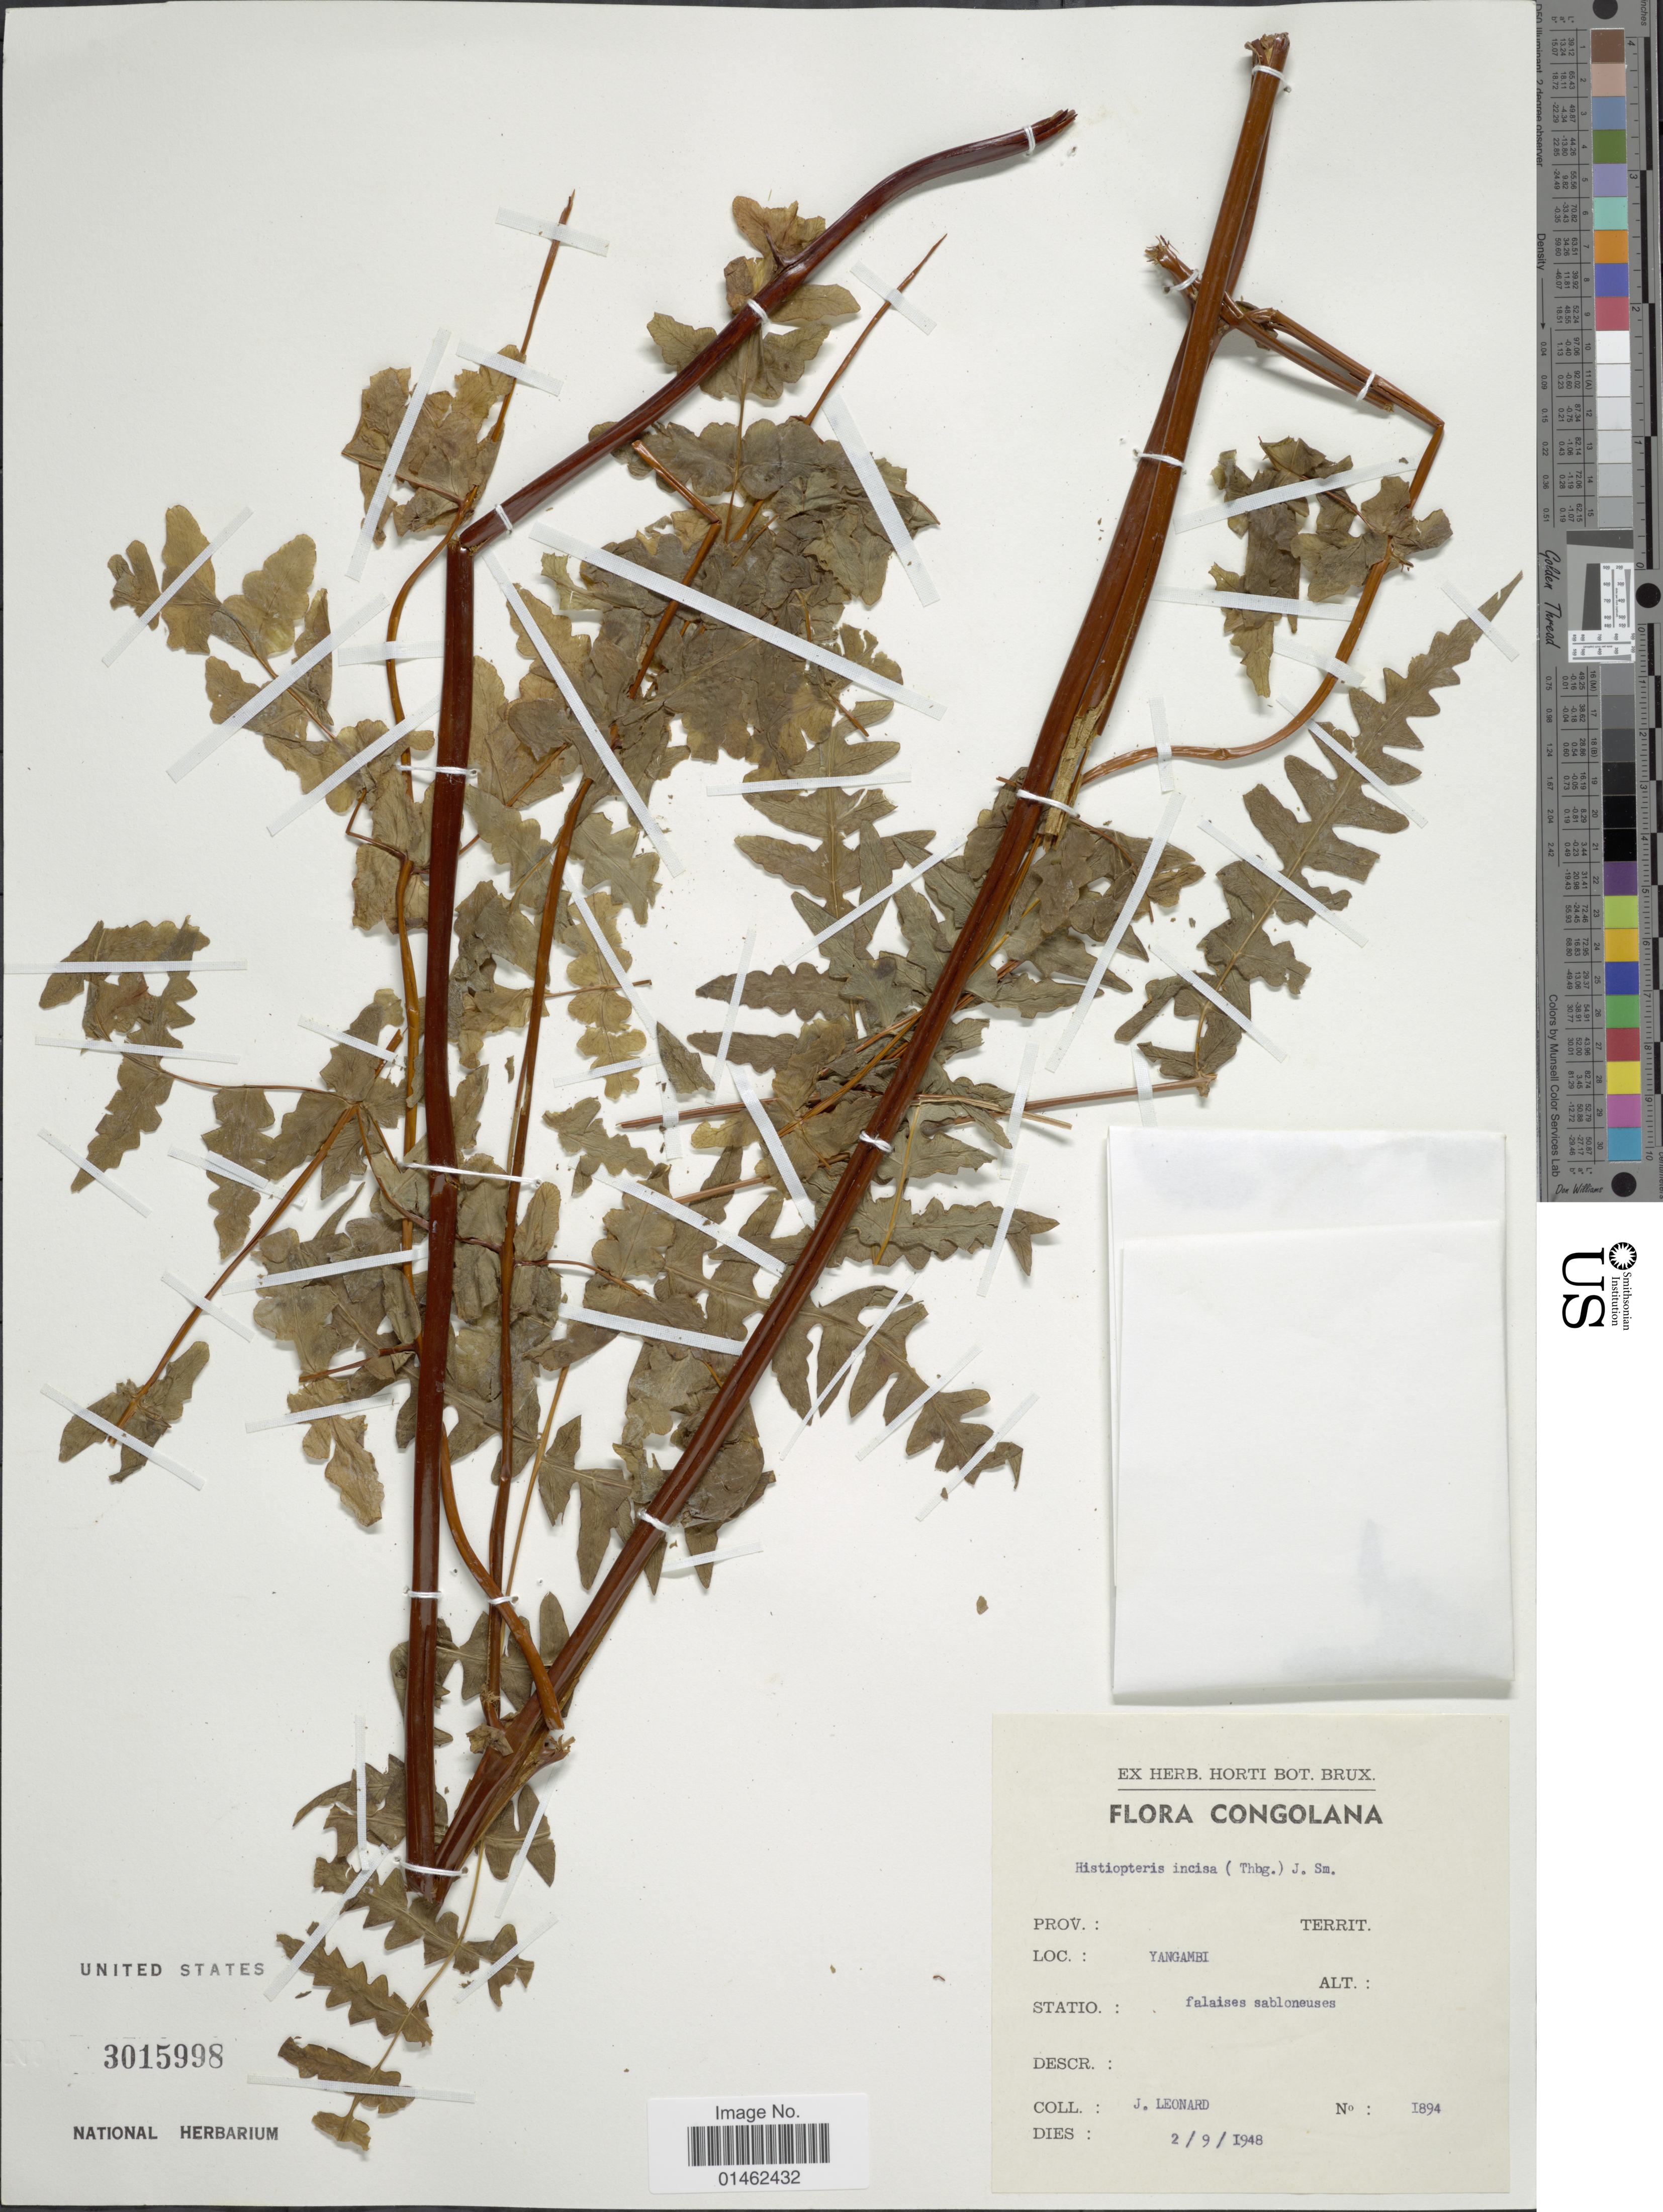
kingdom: Plantae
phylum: Tracheophyta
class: Polypodiopsida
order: Polypodiales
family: Dennstaedtiaceae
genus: Histiopteris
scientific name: Histiopteris incisa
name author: (Thunb.) J. Sm.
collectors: J. Leonard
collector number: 1894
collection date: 1948-09-02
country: Congo, Democratic Republic of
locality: Congolana, Yangambi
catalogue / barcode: US 3015998